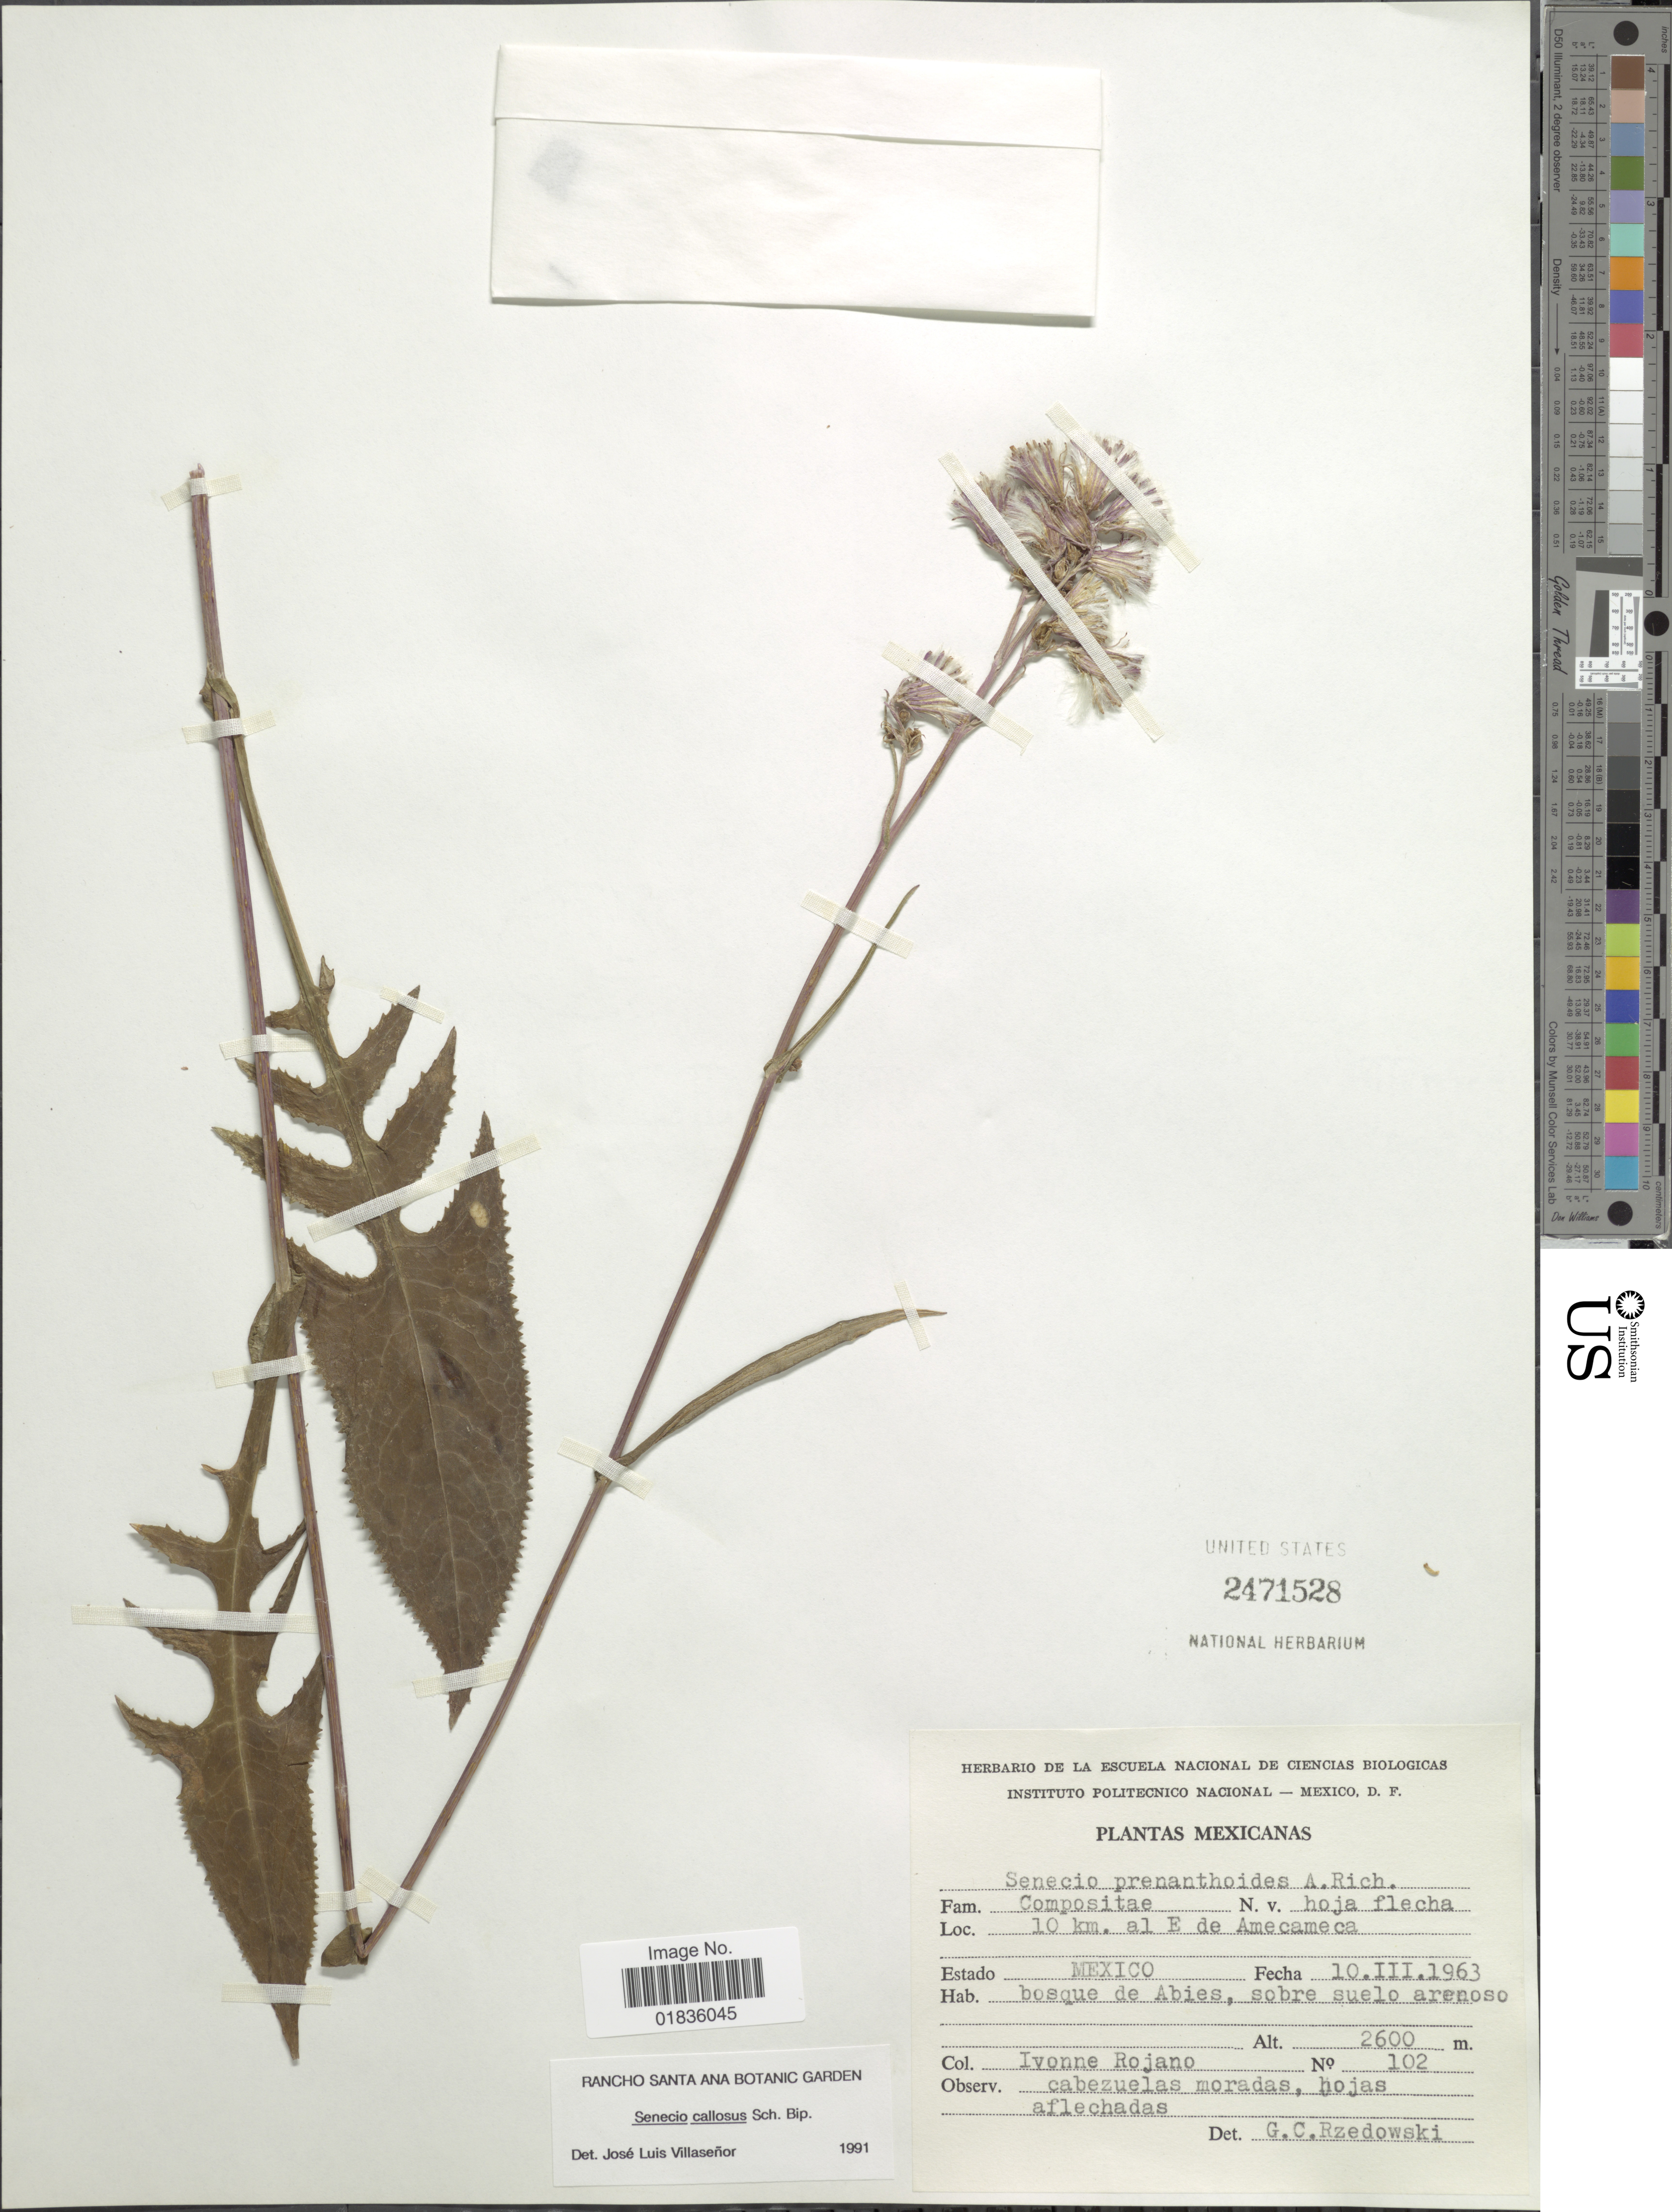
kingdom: Plantae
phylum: Tracheophyta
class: Magnoliopsida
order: Asterales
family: Asteraceae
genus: Senecio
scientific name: Senecio callosus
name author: Sch. Bip.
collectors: I. Rojano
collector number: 102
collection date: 1963-03-10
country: Mexico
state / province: México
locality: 10 km. al E de Amecameca.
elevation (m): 2600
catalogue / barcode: US 2471528